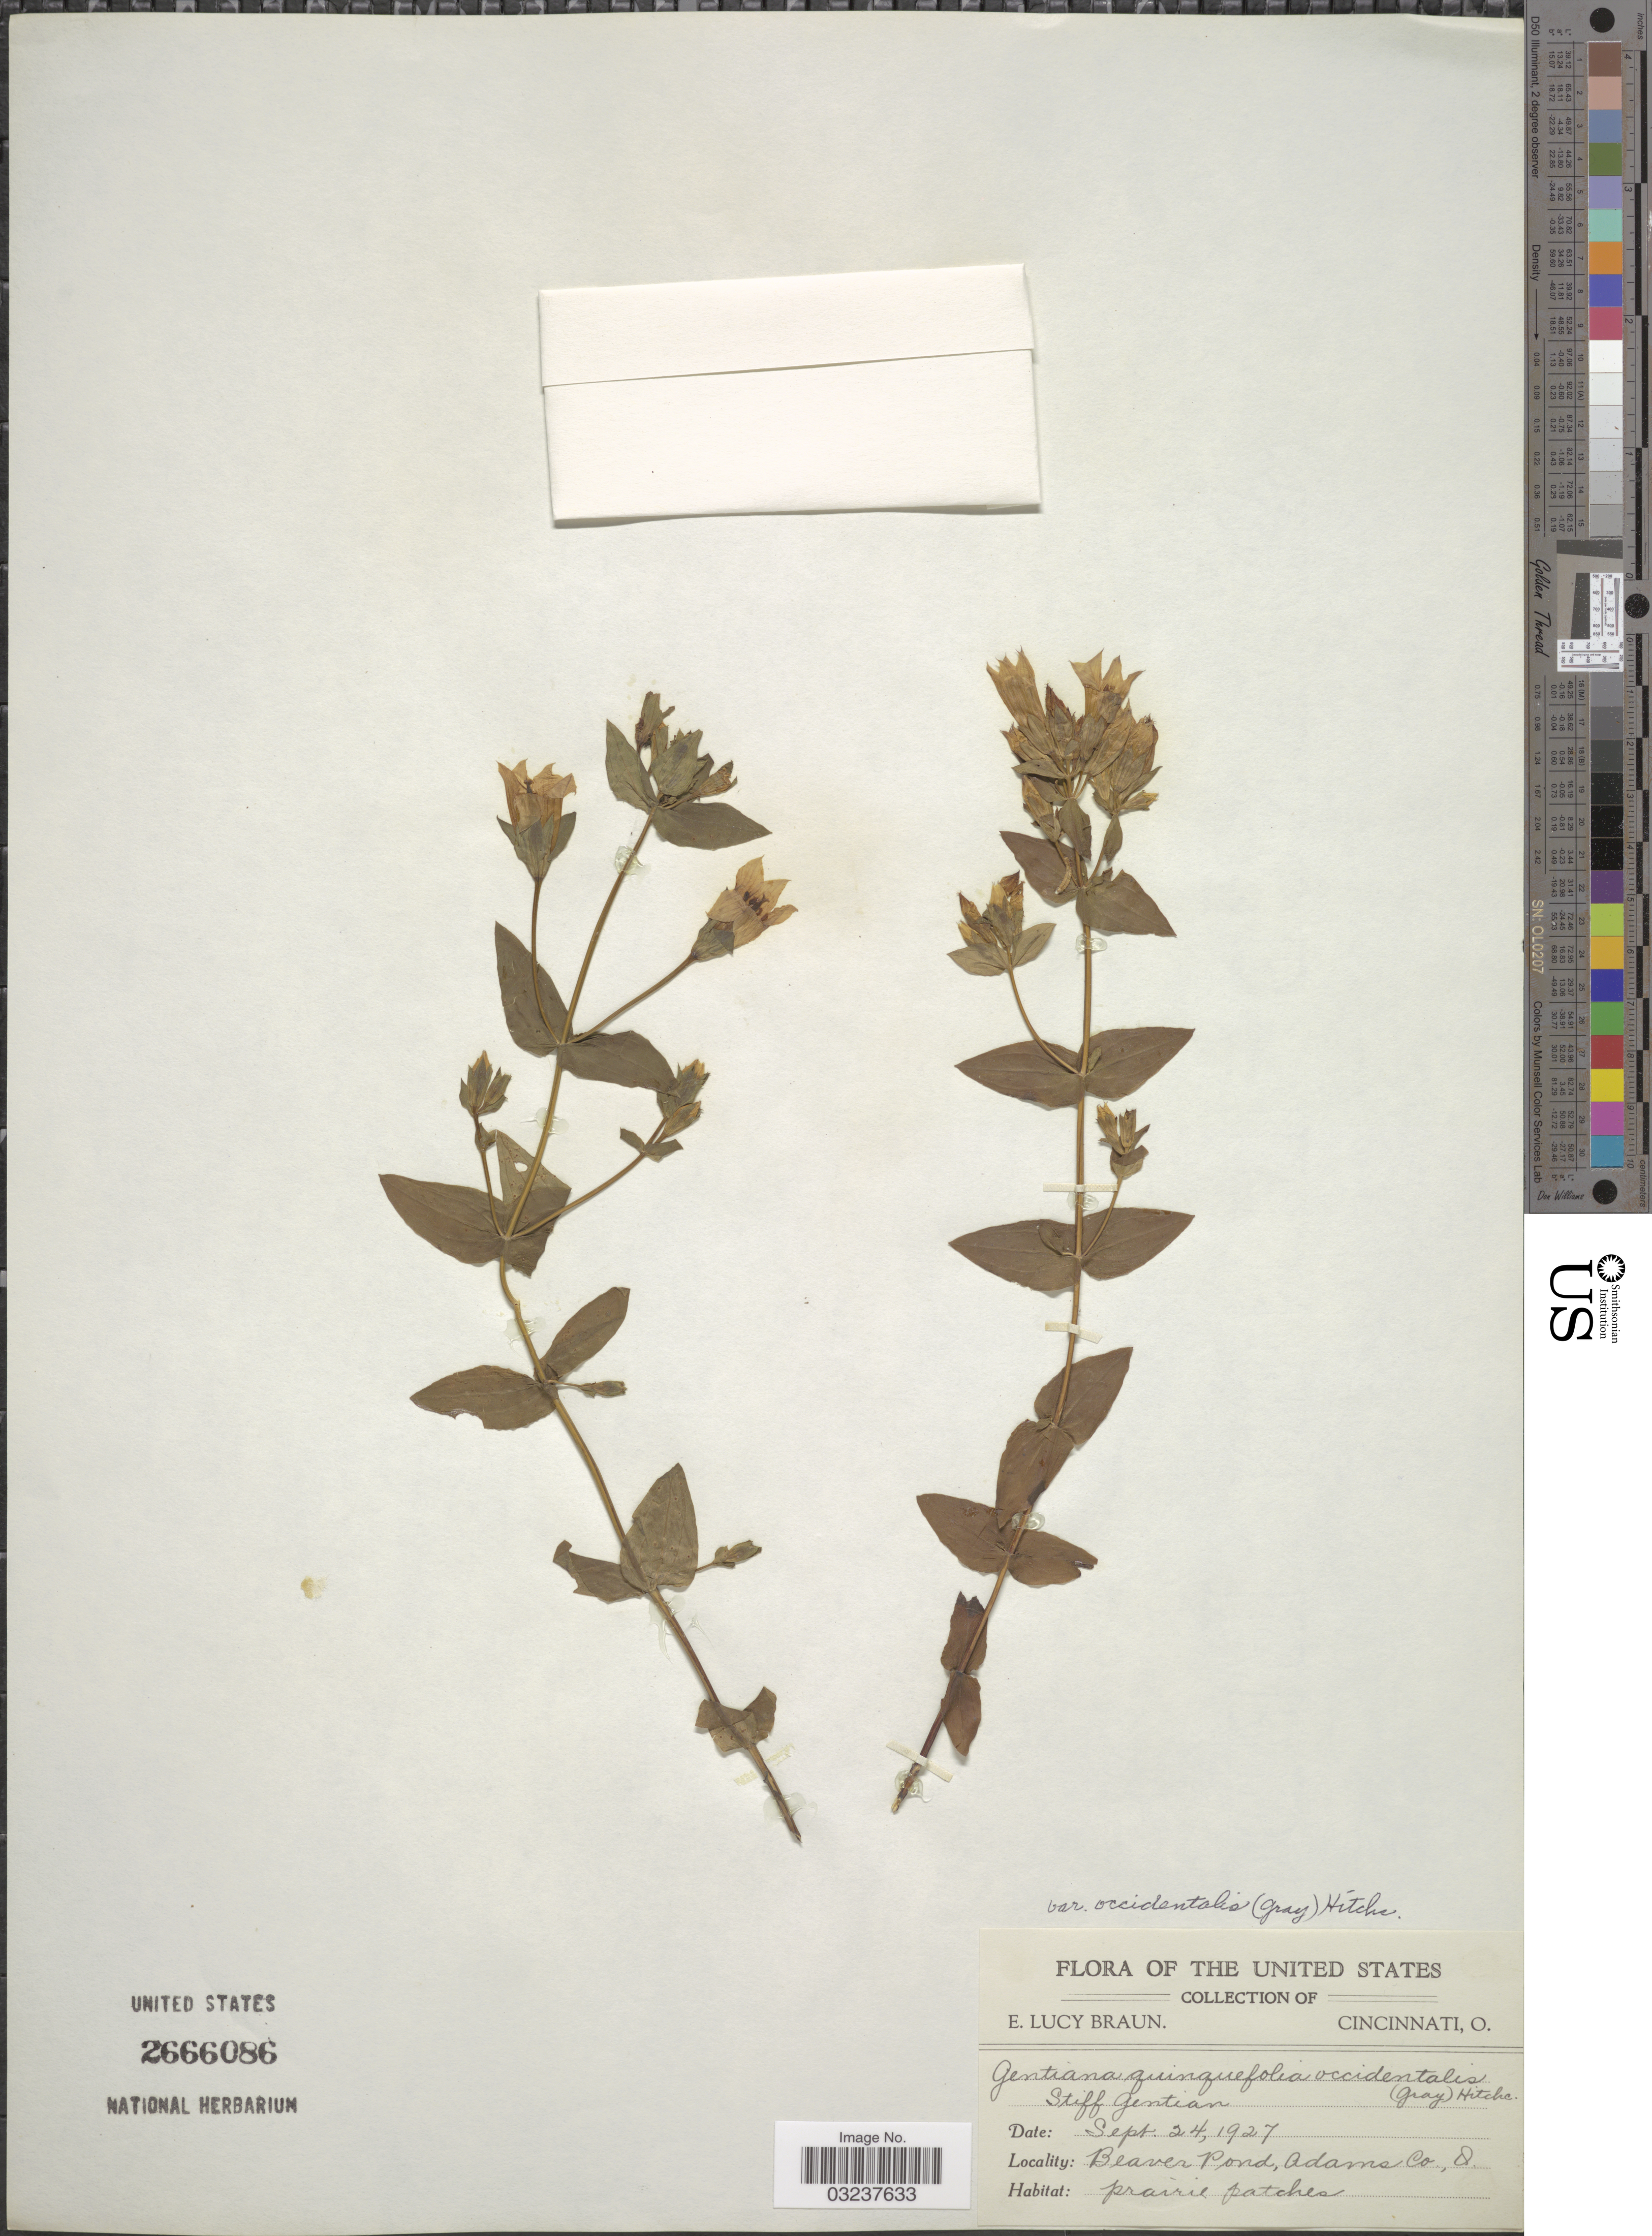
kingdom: Plantae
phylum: Tracheophyta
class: Magnoliopsida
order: Gentianales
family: Gentianaceae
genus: Gentianella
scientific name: Gentianella quinquefolia subsp. occidentalis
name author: (A. Gray) J.M. Gillett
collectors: E. Braun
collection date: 1927-09-24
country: United States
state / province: Ohio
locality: Beaver Pomd, Adams Co.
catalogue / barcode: US 2666086